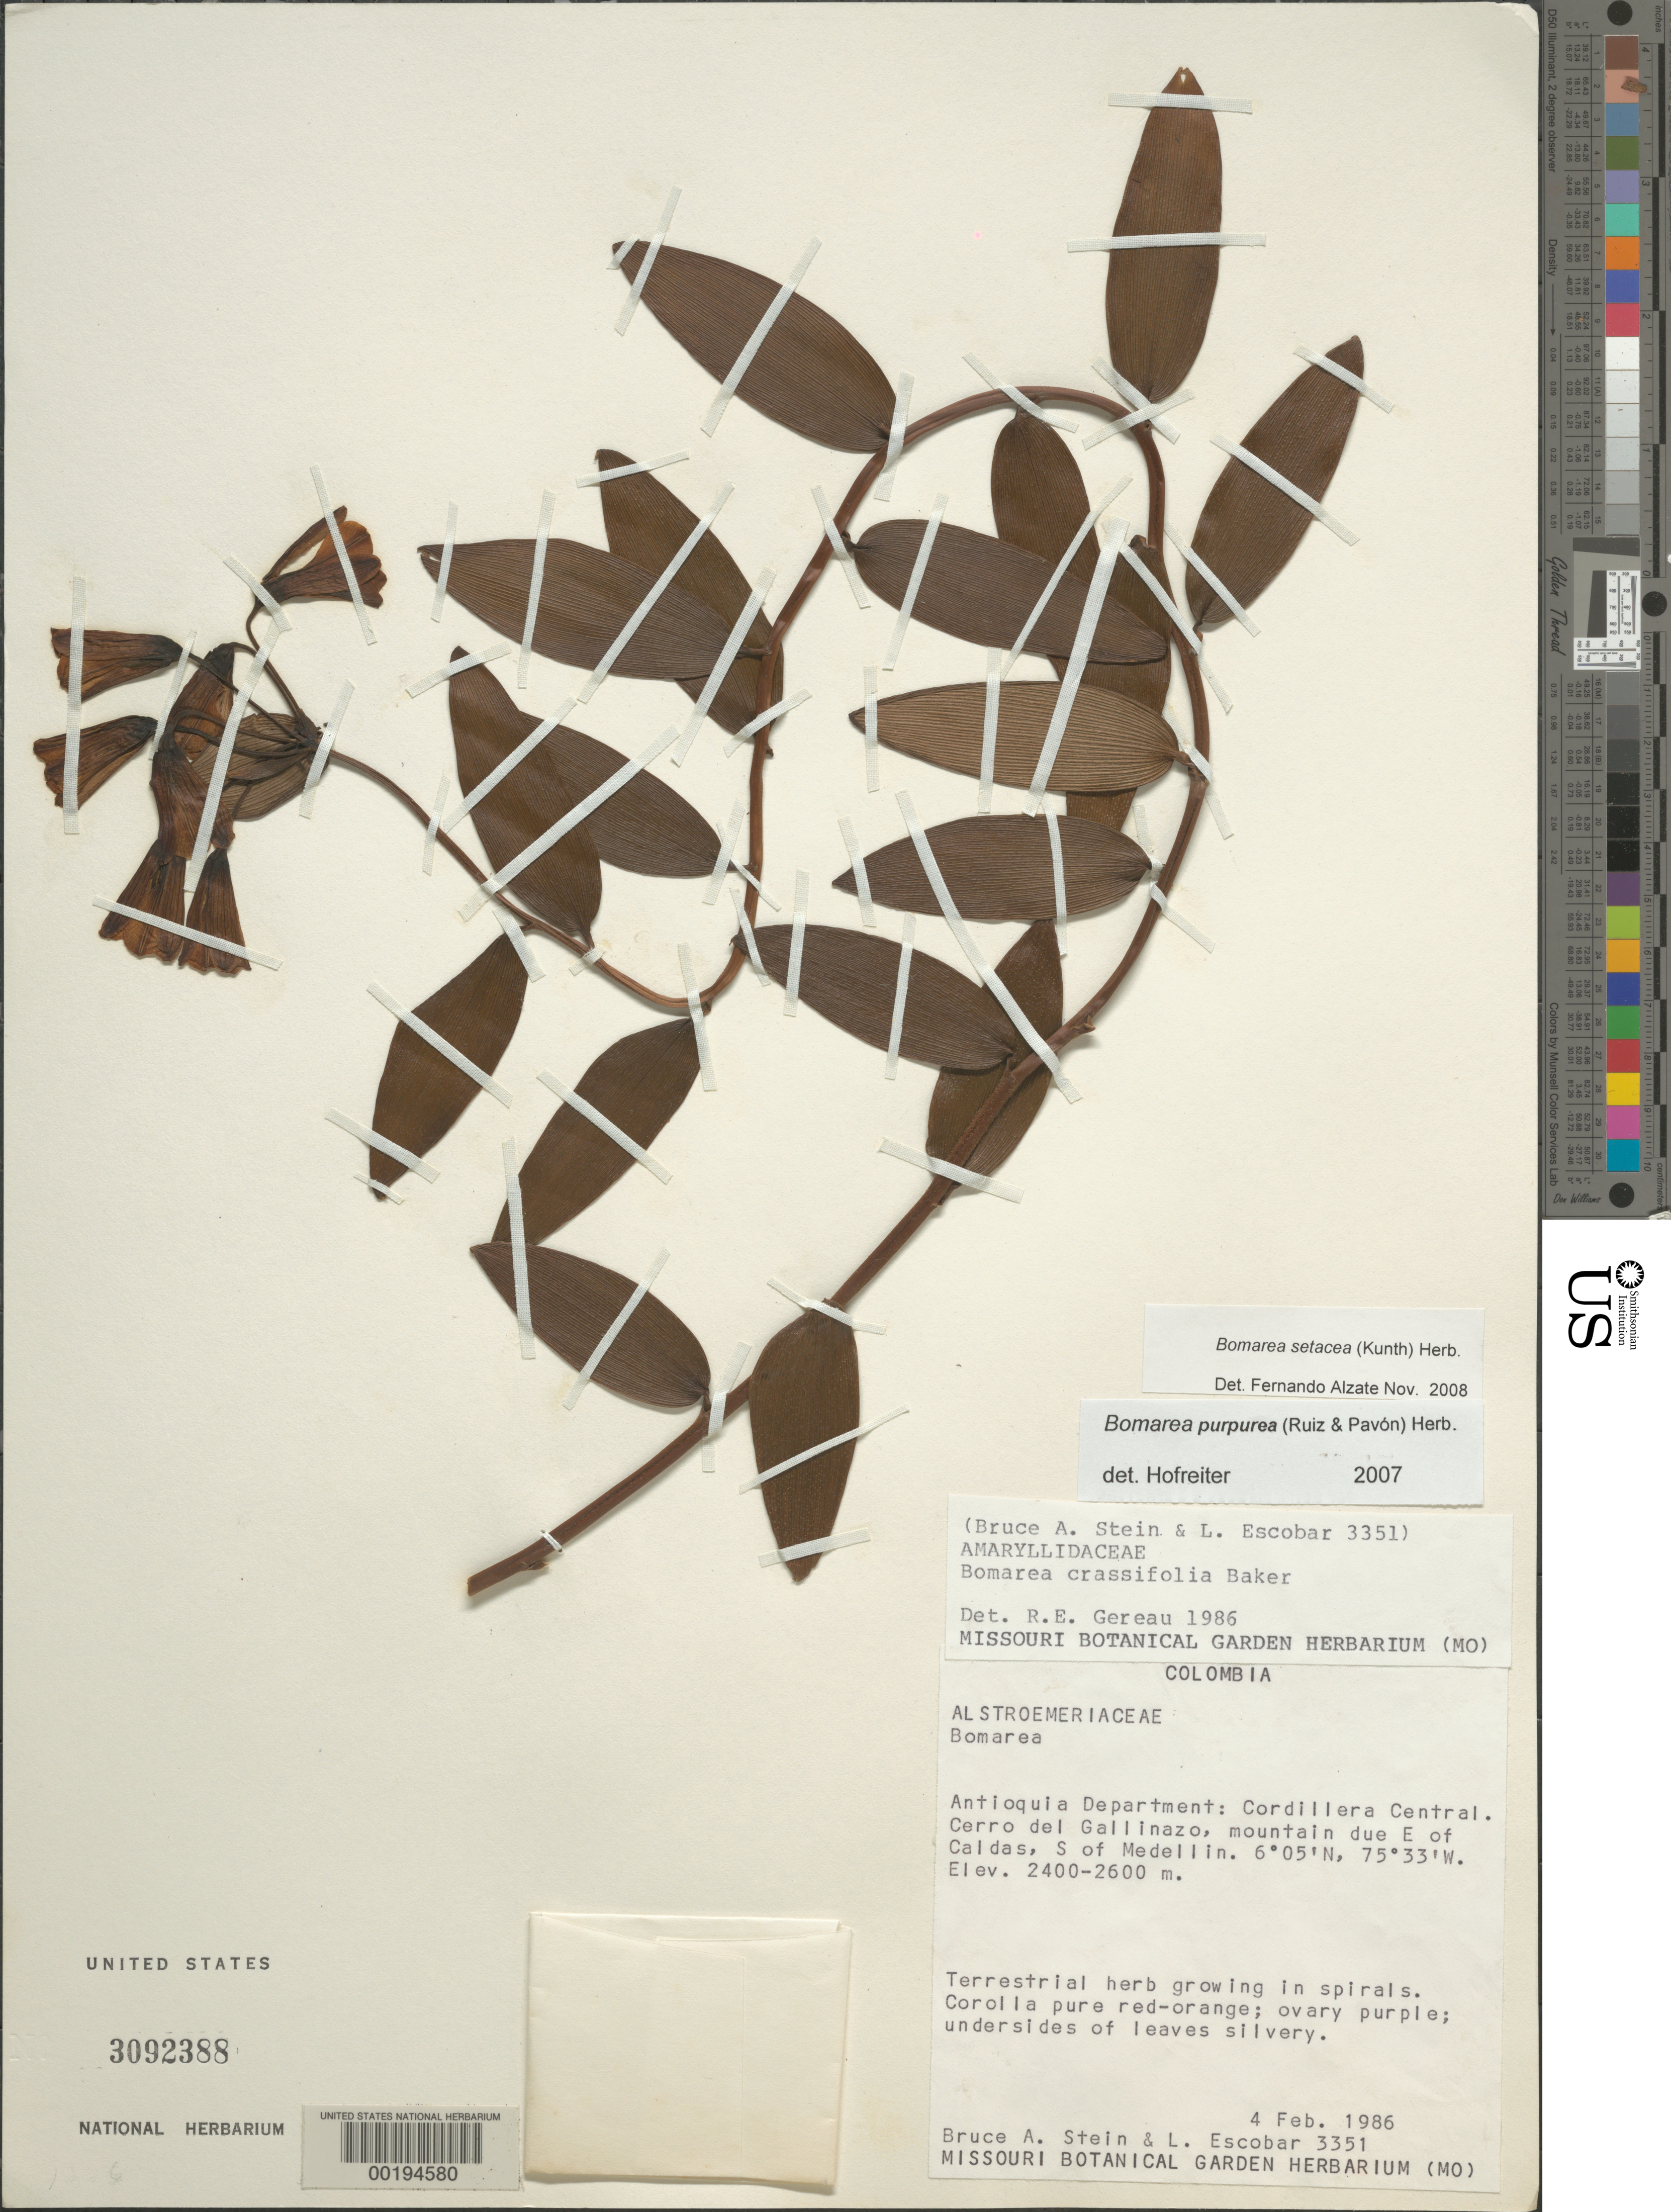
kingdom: Plantae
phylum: Tracheophyta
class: Liliopsida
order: Liliales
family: Alstroemeriaceae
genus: Bomarea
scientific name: Bomarea setacea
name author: (Ruiz & Pav.) Herb.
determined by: Alzate Guarin, Fernando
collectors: B. A. Stein & L. K. de Escobar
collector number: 3351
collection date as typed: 04 Feb 1986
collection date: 1986-02-04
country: Colombia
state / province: Antioquia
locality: Cordillera Central; Cerro del Gallinazo, mountain due E of Caldas, S of Medellin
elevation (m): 2400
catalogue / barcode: US 3092388